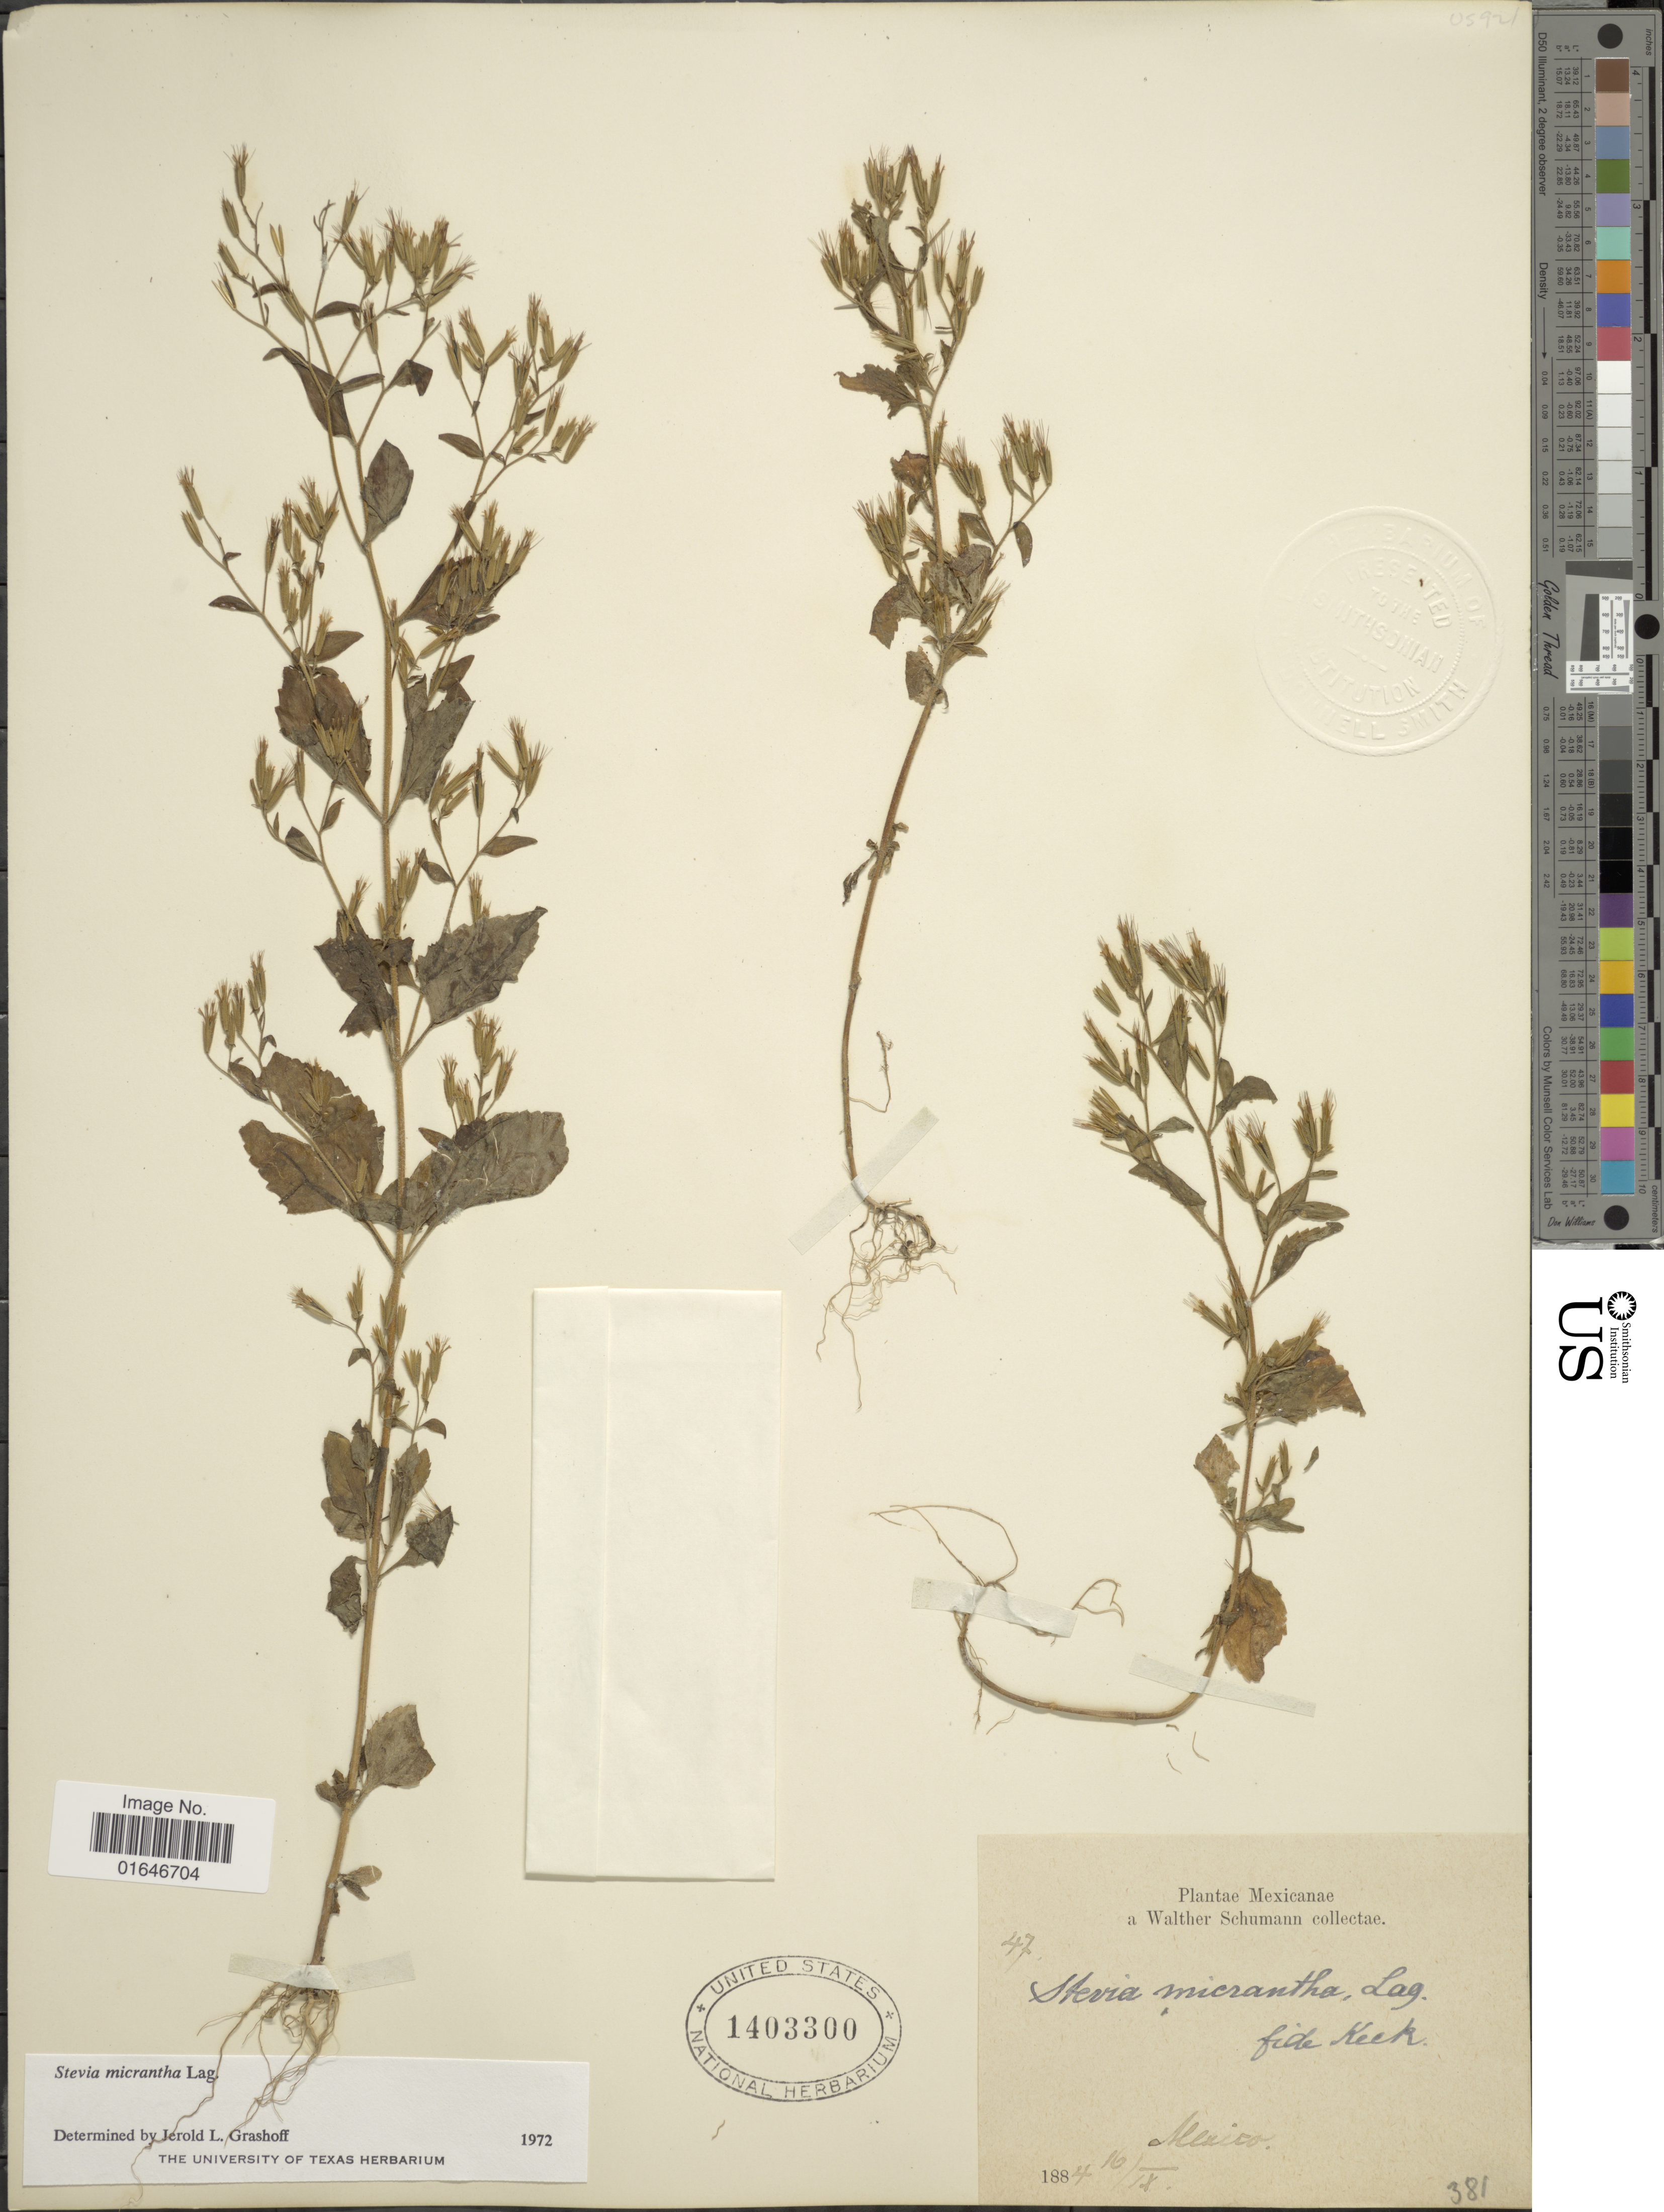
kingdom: Plantae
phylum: Tracheophyta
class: Magnoliopsida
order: Asterales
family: Asteraceae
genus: Stevia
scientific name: Stevia micrantha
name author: Lag.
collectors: W. Schumann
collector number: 47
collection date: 1884-09-16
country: Mexico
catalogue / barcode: US 1403300